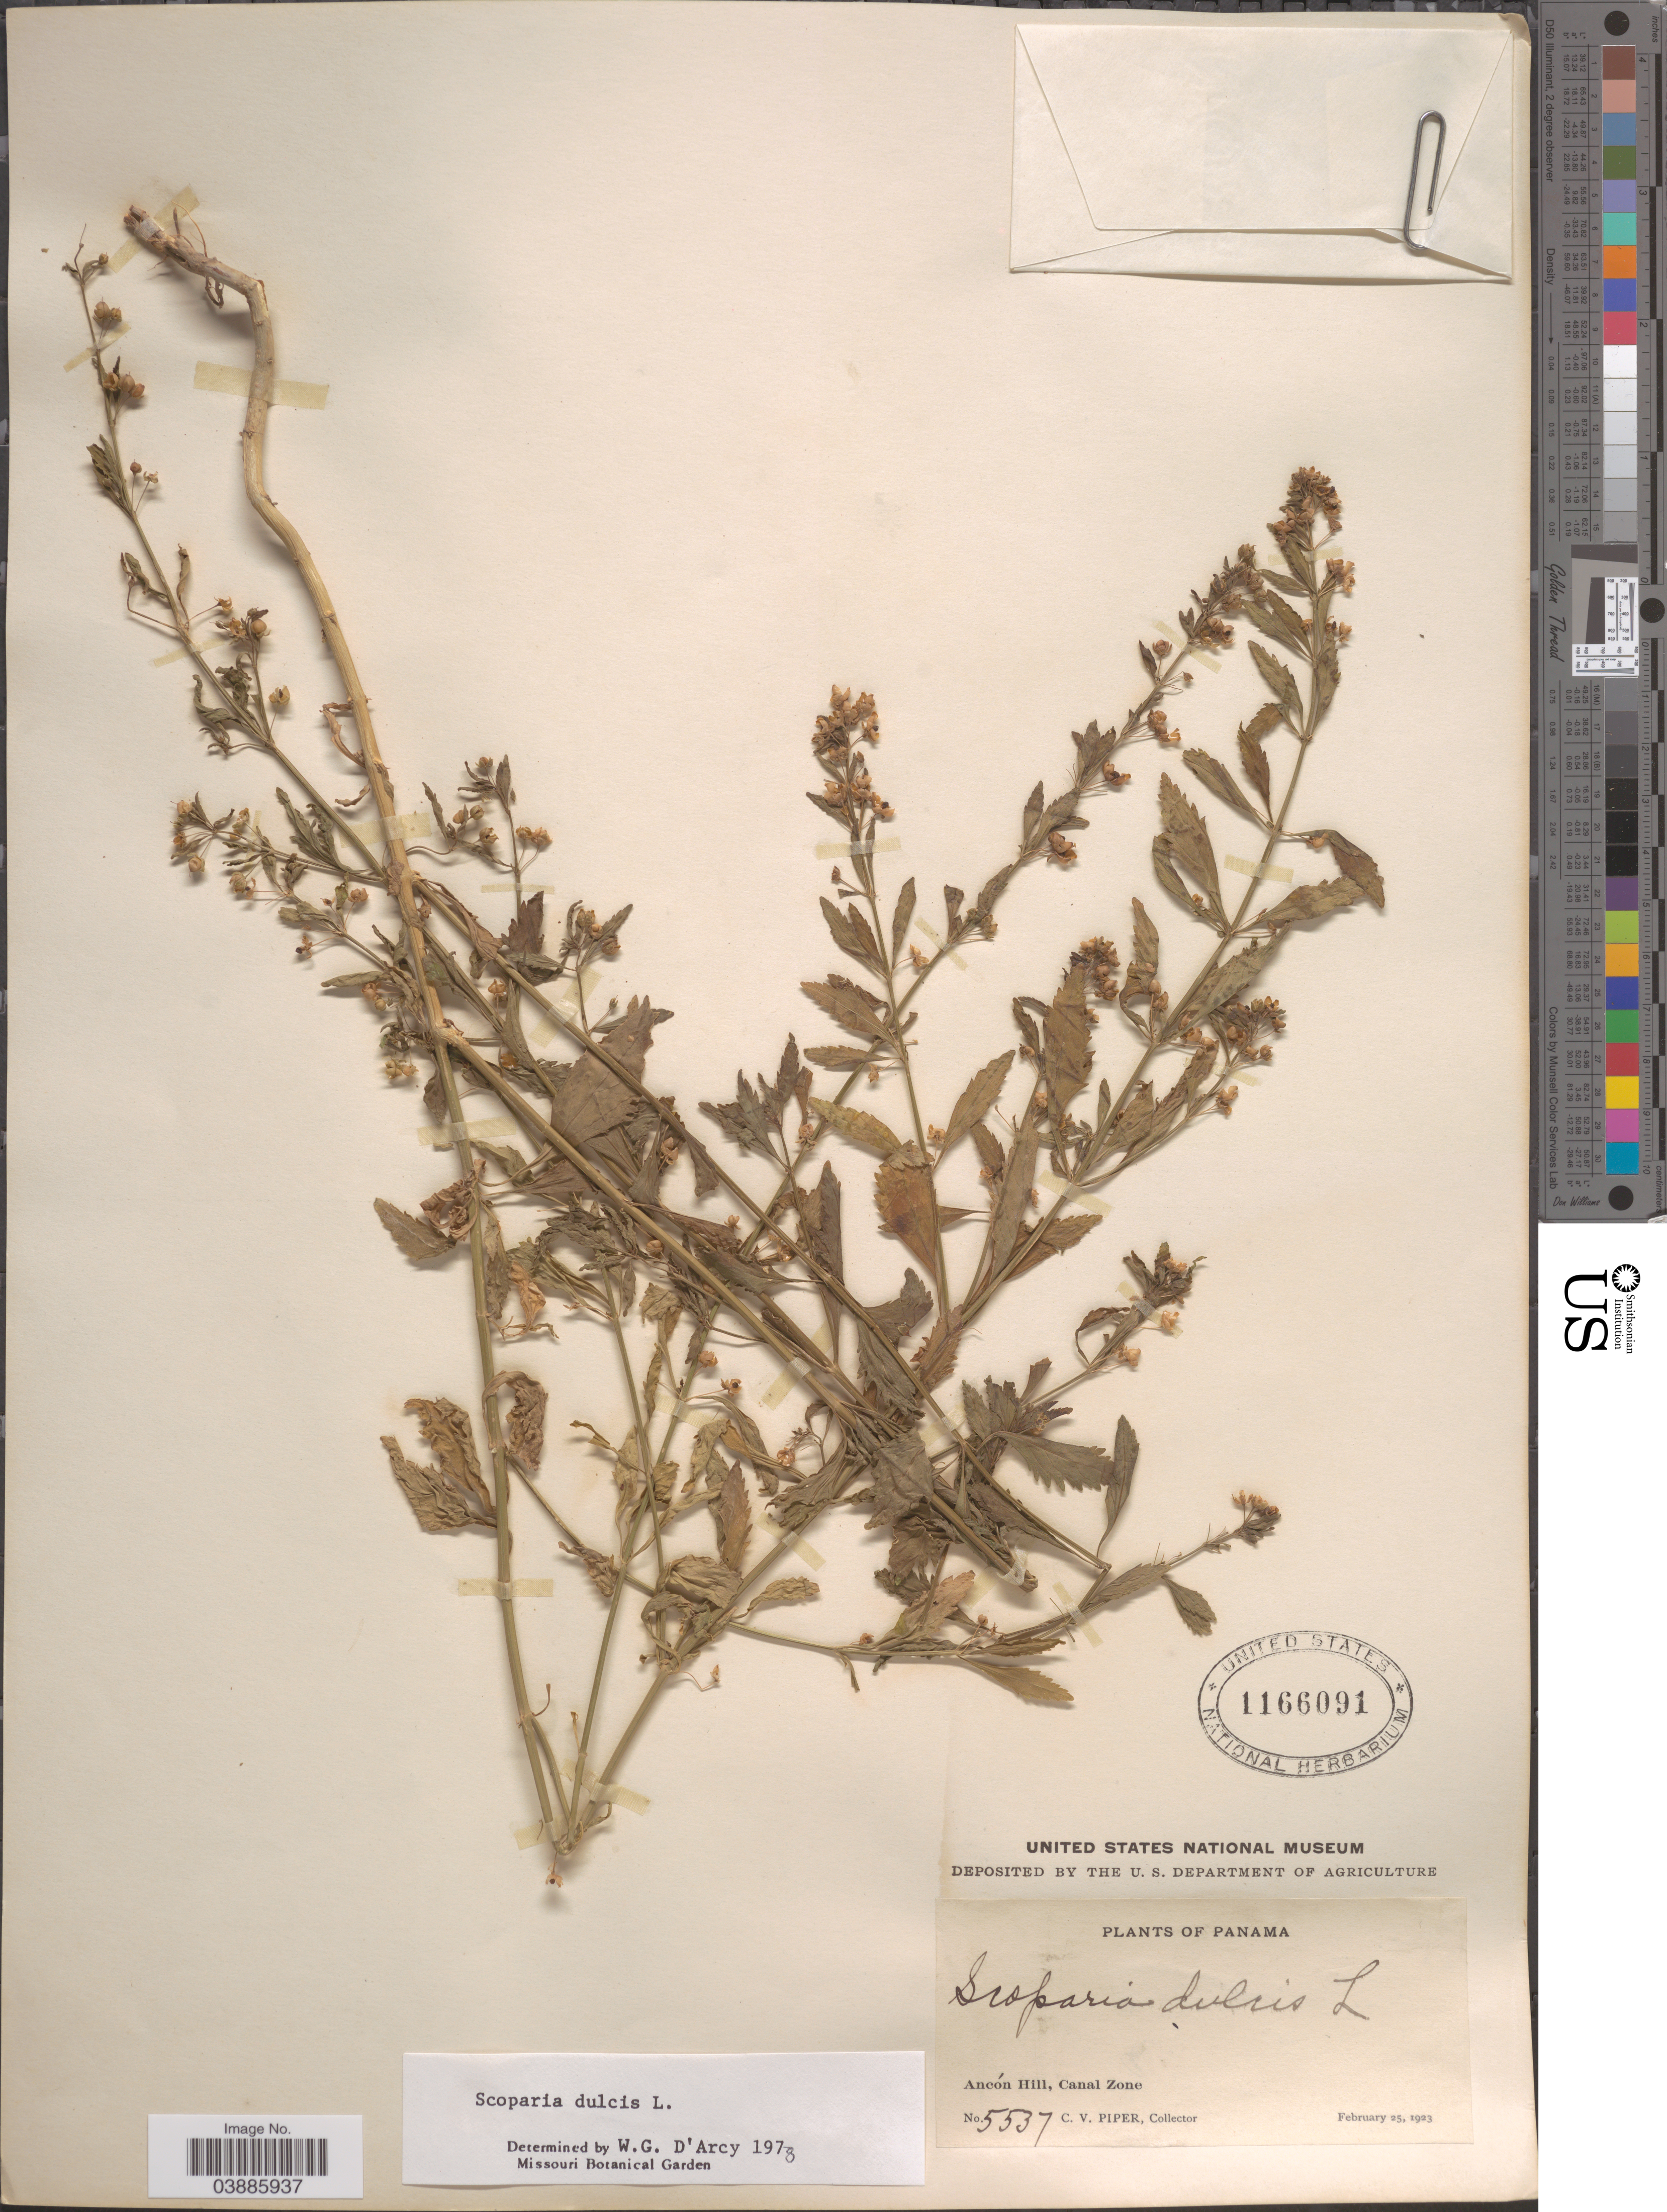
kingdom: Plantae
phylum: Tracheophyta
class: Magnoliopsida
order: Lamiales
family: Plantaginaceae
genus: Scoparia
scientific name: Scoparia dulcis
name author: L.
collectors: C. V. Piper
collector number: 5537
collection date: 1923-02-25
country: Panama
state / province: Colón / Panamá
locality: Ancón Hill, Canal Zone.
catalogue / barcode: US 1166091